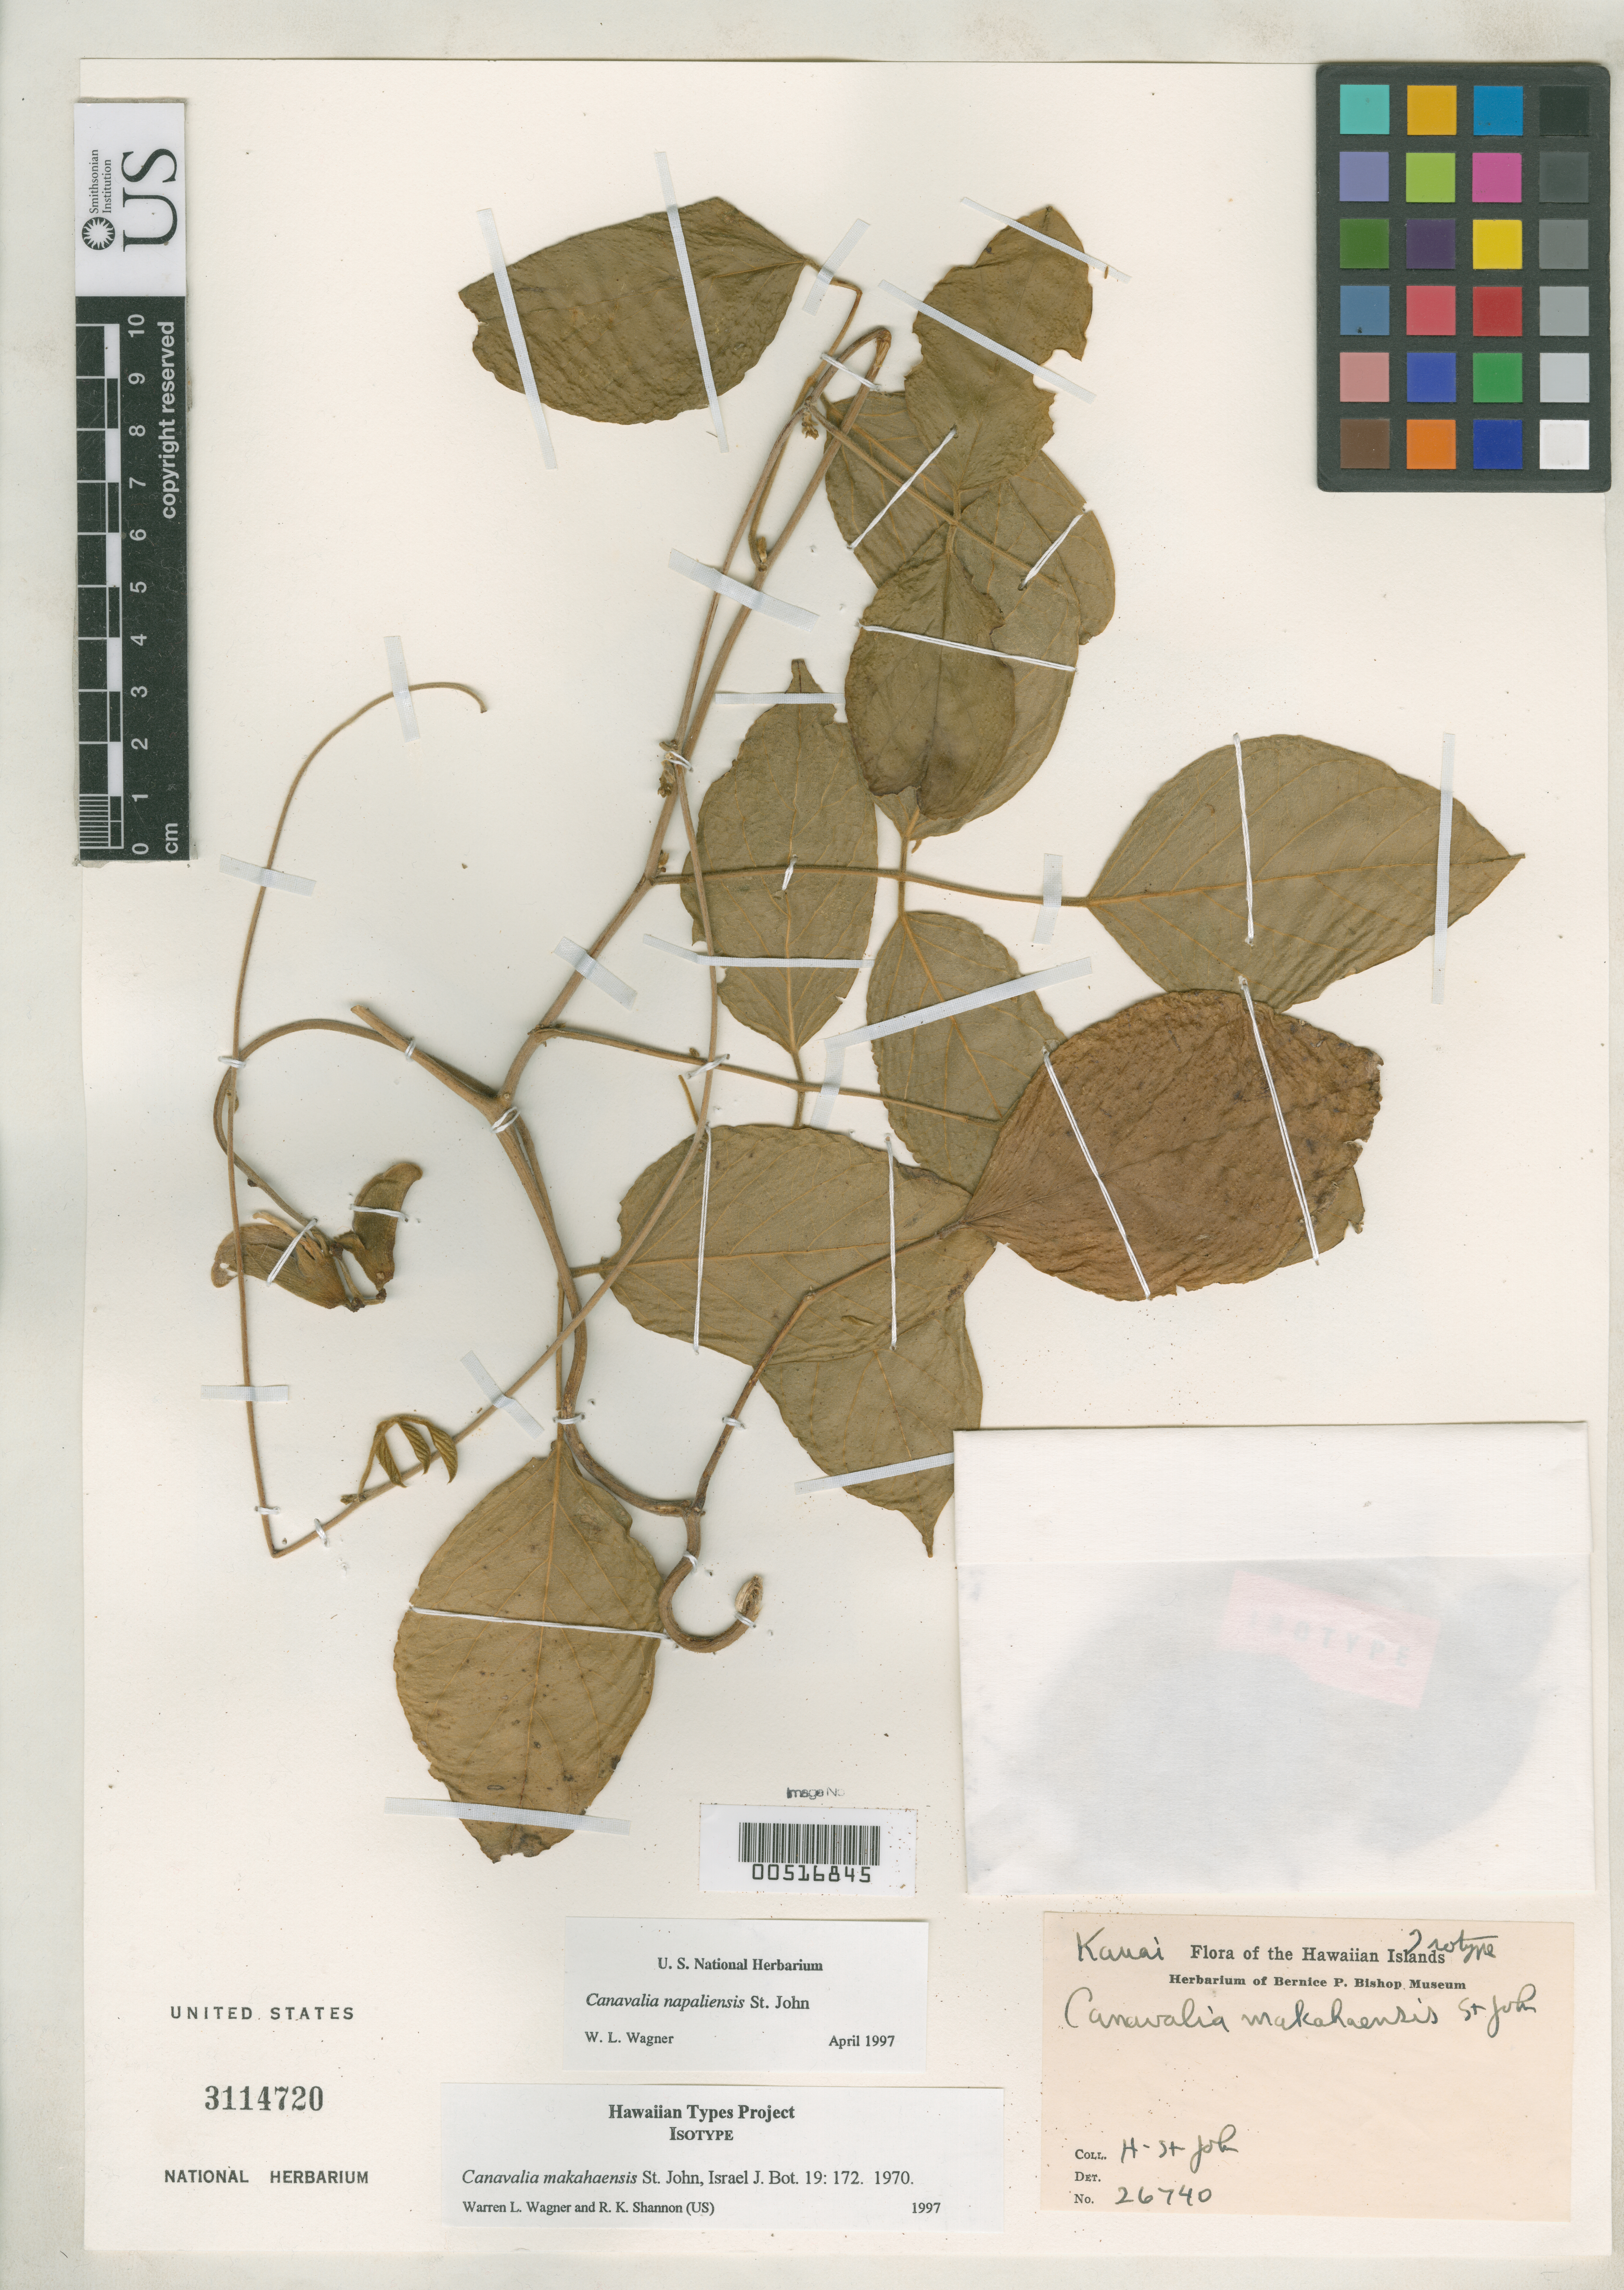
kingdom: Plantae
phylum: Tracheophyta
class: Magnoliopsida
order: Fabales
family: Fabaceae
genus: Canavalia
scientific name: Canavalia makahaensis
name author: H. St. John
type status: Isotype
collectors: H. St. John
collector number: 26740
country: United States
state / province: Hawaii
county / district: Kauai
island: Kaua'i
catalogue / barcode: US 3114720